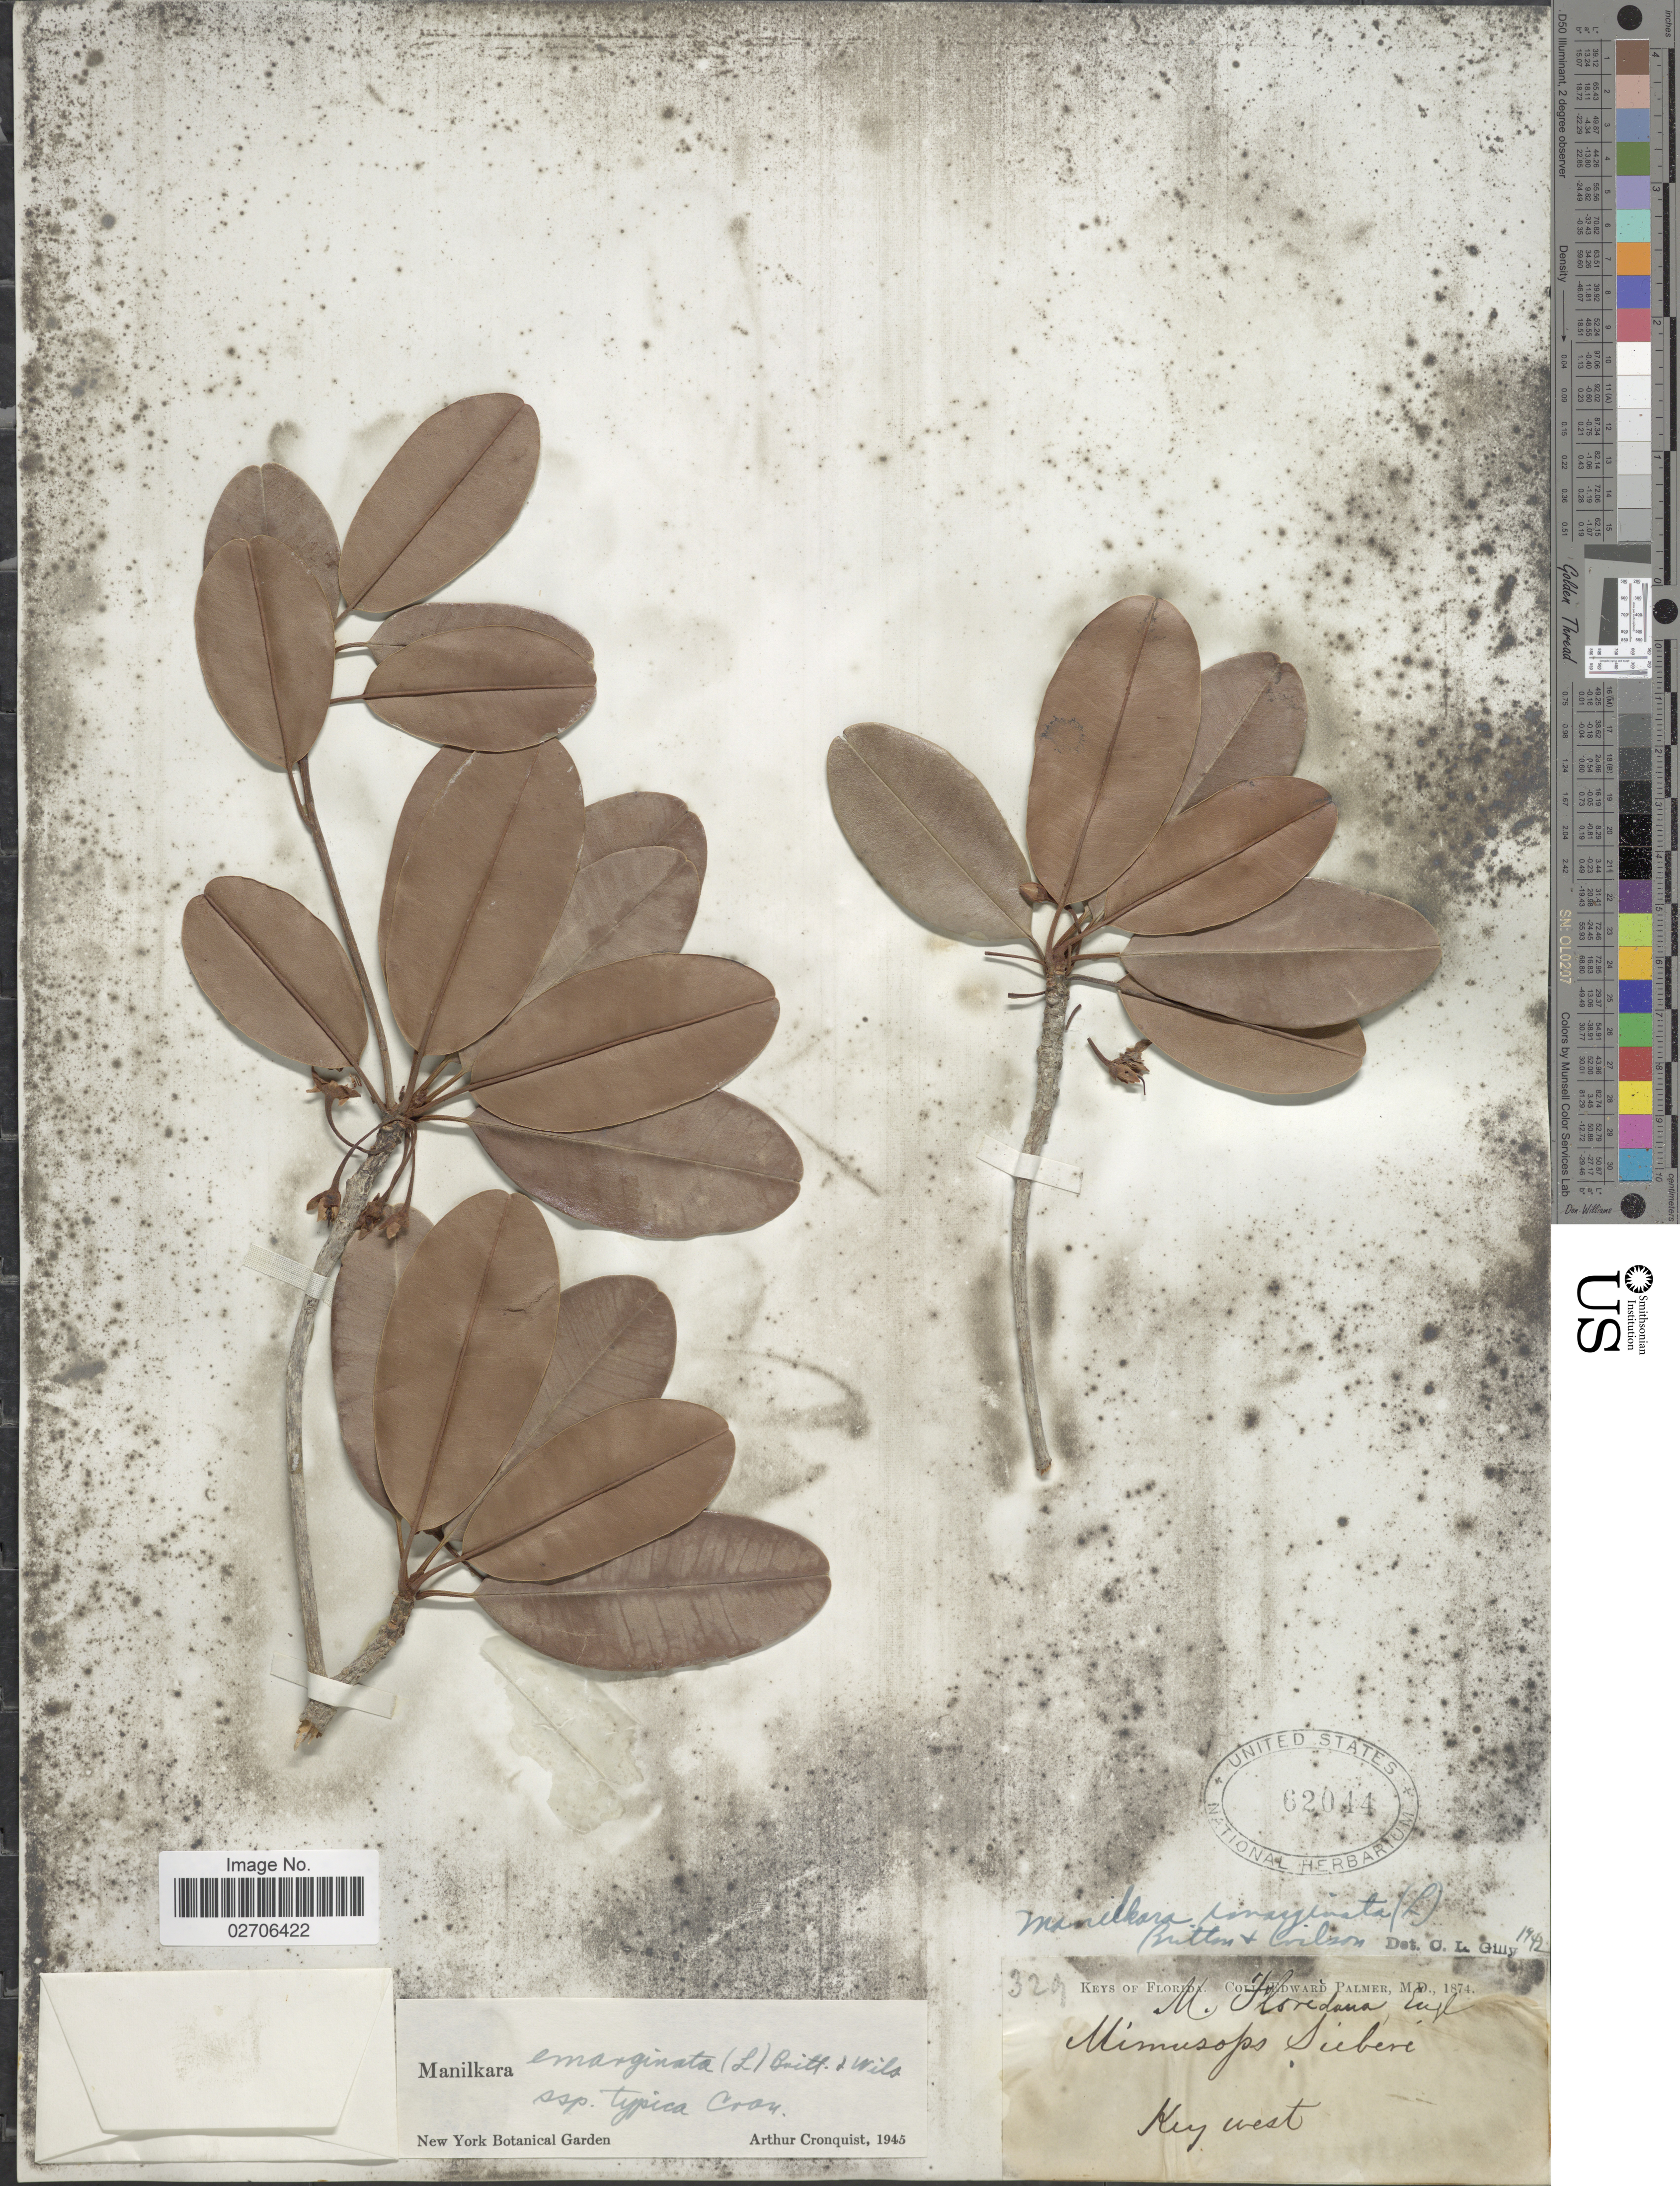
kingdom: Plantae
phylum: Tracheophyta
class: Magnoliopsida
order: Ericales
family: Sapotaceae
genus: Manilkara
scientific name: Manilkara emarginata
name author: (L.) Britton & P. Wilson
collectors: E. Palmer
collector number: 329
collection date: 1874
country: United States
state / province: Florida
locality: Keys of Florida, Key West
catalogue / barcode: US 62044